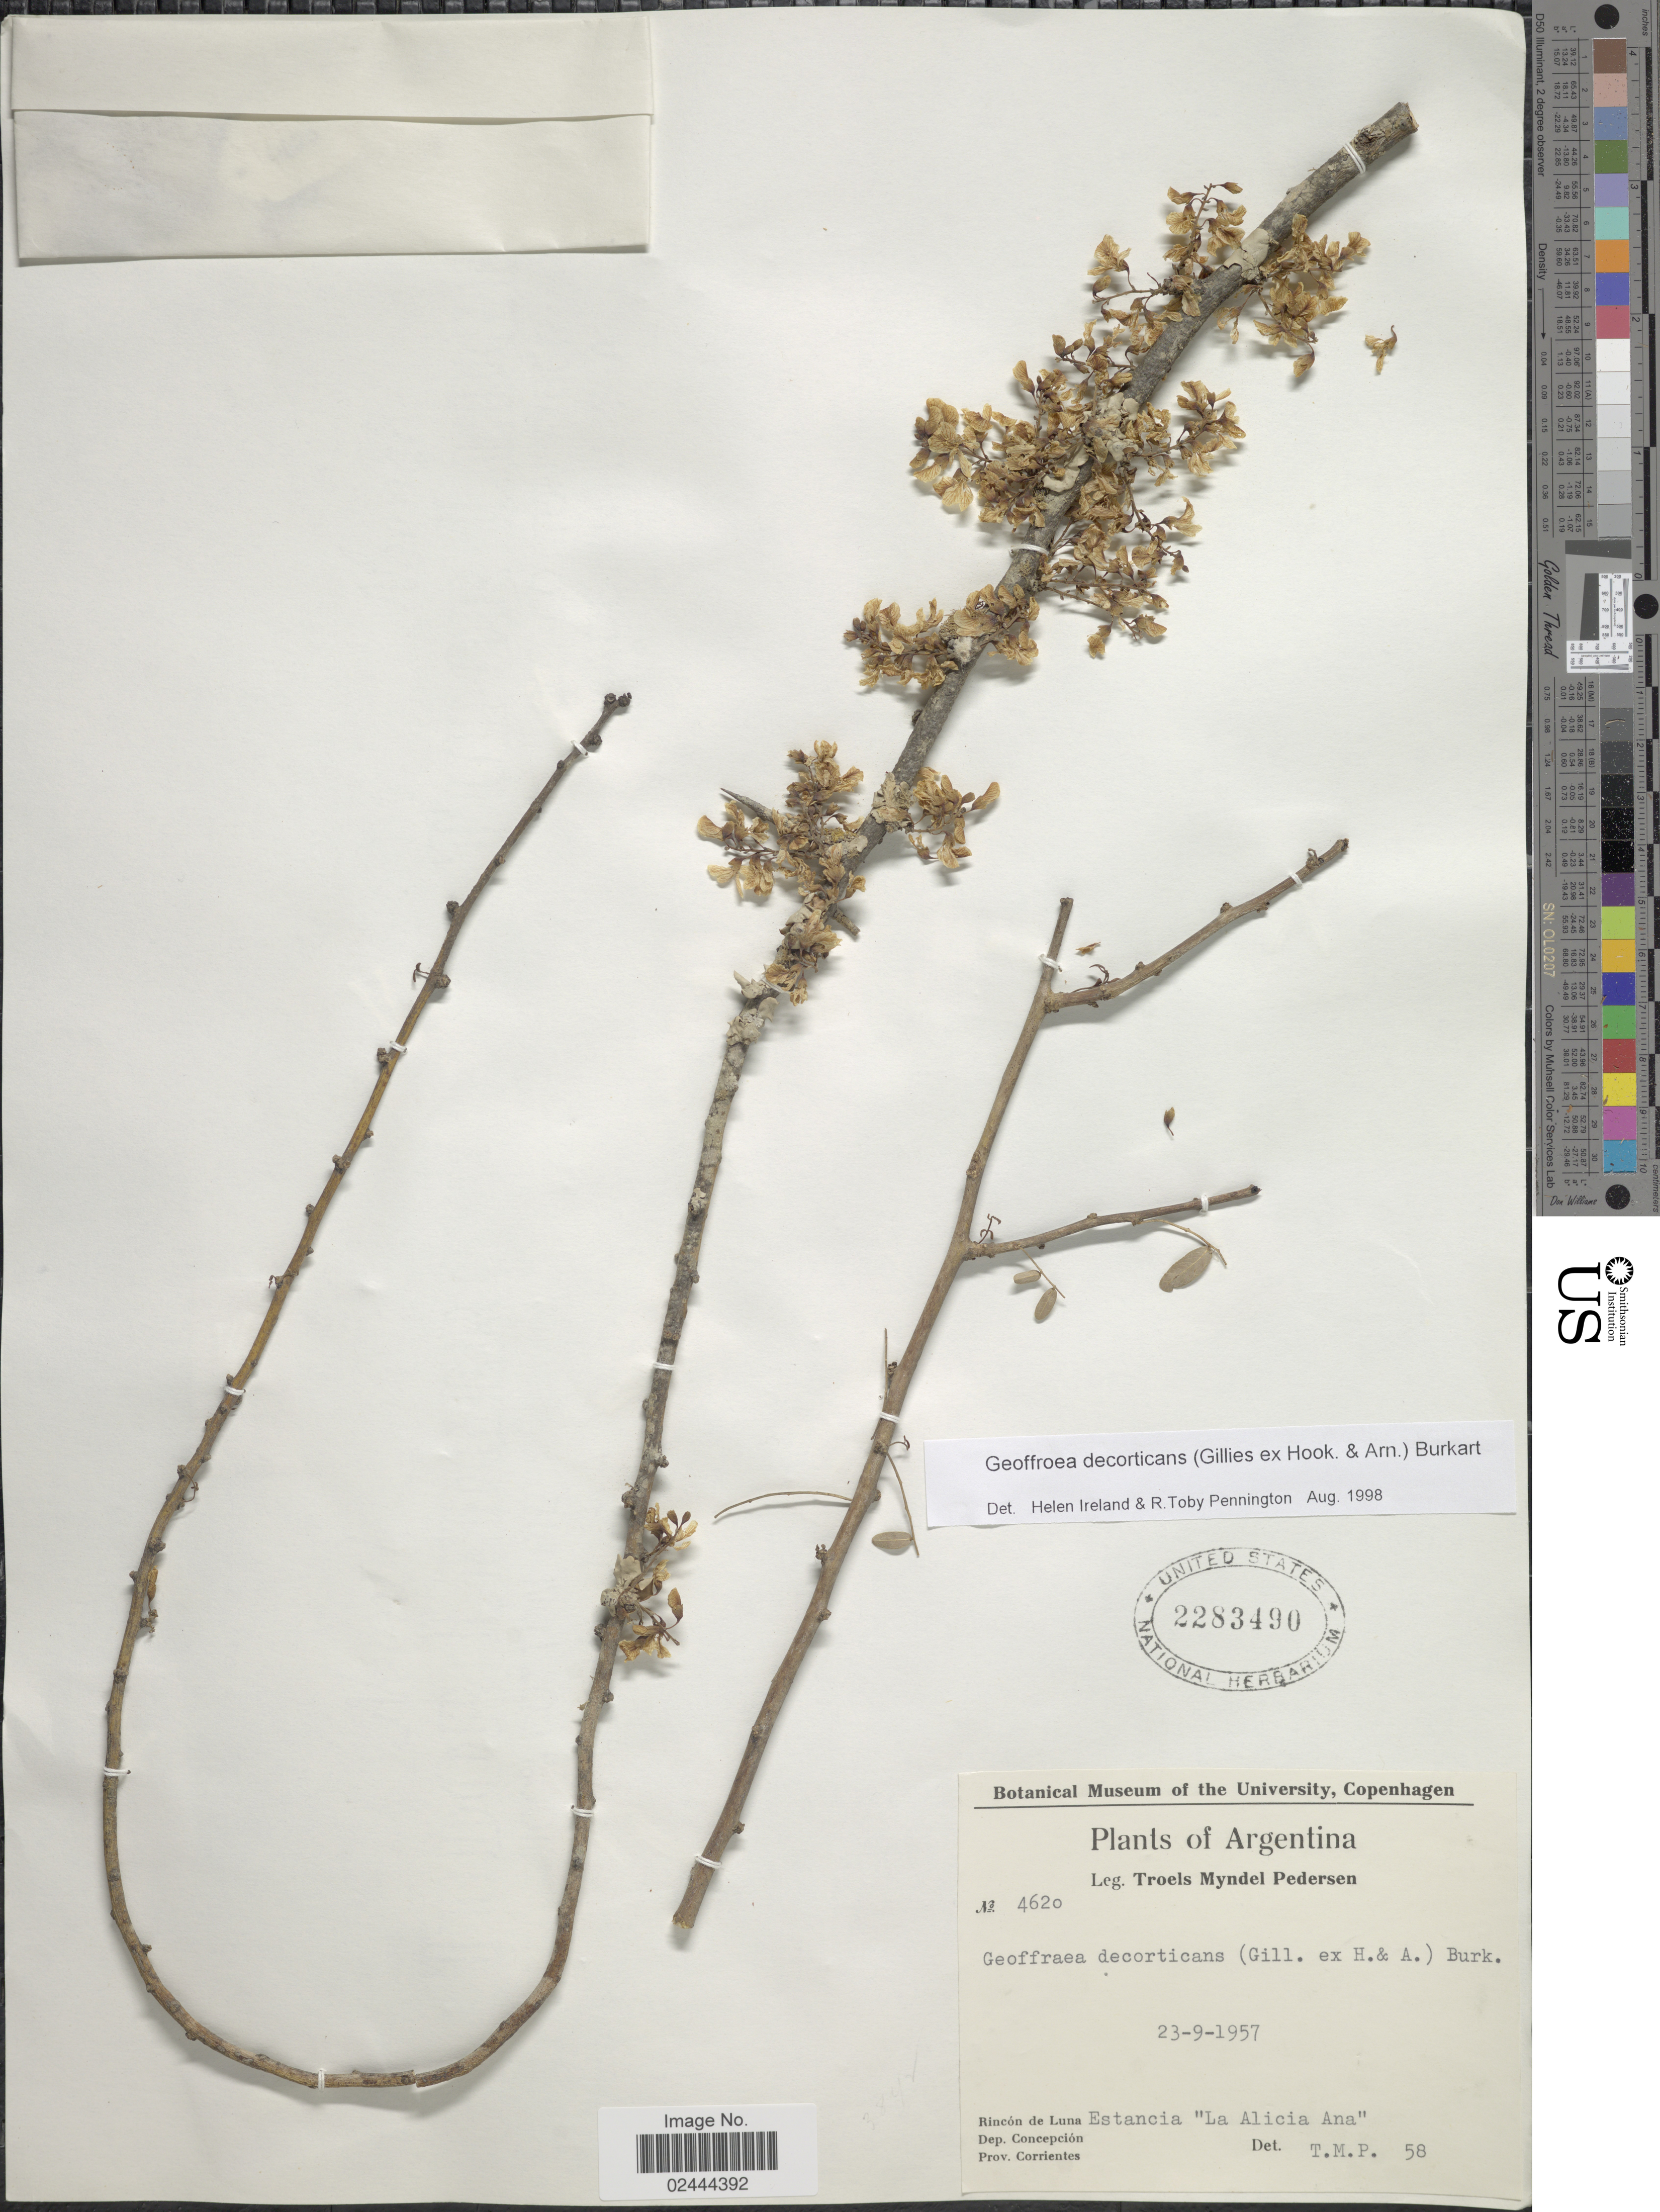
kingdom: Plantae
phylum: Tracheophyta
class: Magnoliopsida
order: Fabales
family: Fabaceae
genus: Geoffroea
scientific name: Geoffroea decorticans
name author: (Gillies ex Hook. & Arn.) Burkart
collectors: T. Pederson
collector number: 4620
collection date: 1957-09-23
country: Argentina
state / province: Corrientes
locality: Rincon de Luna, Estancia La Alicia Ana, Dep. Concepcion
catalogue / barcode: US 2283490